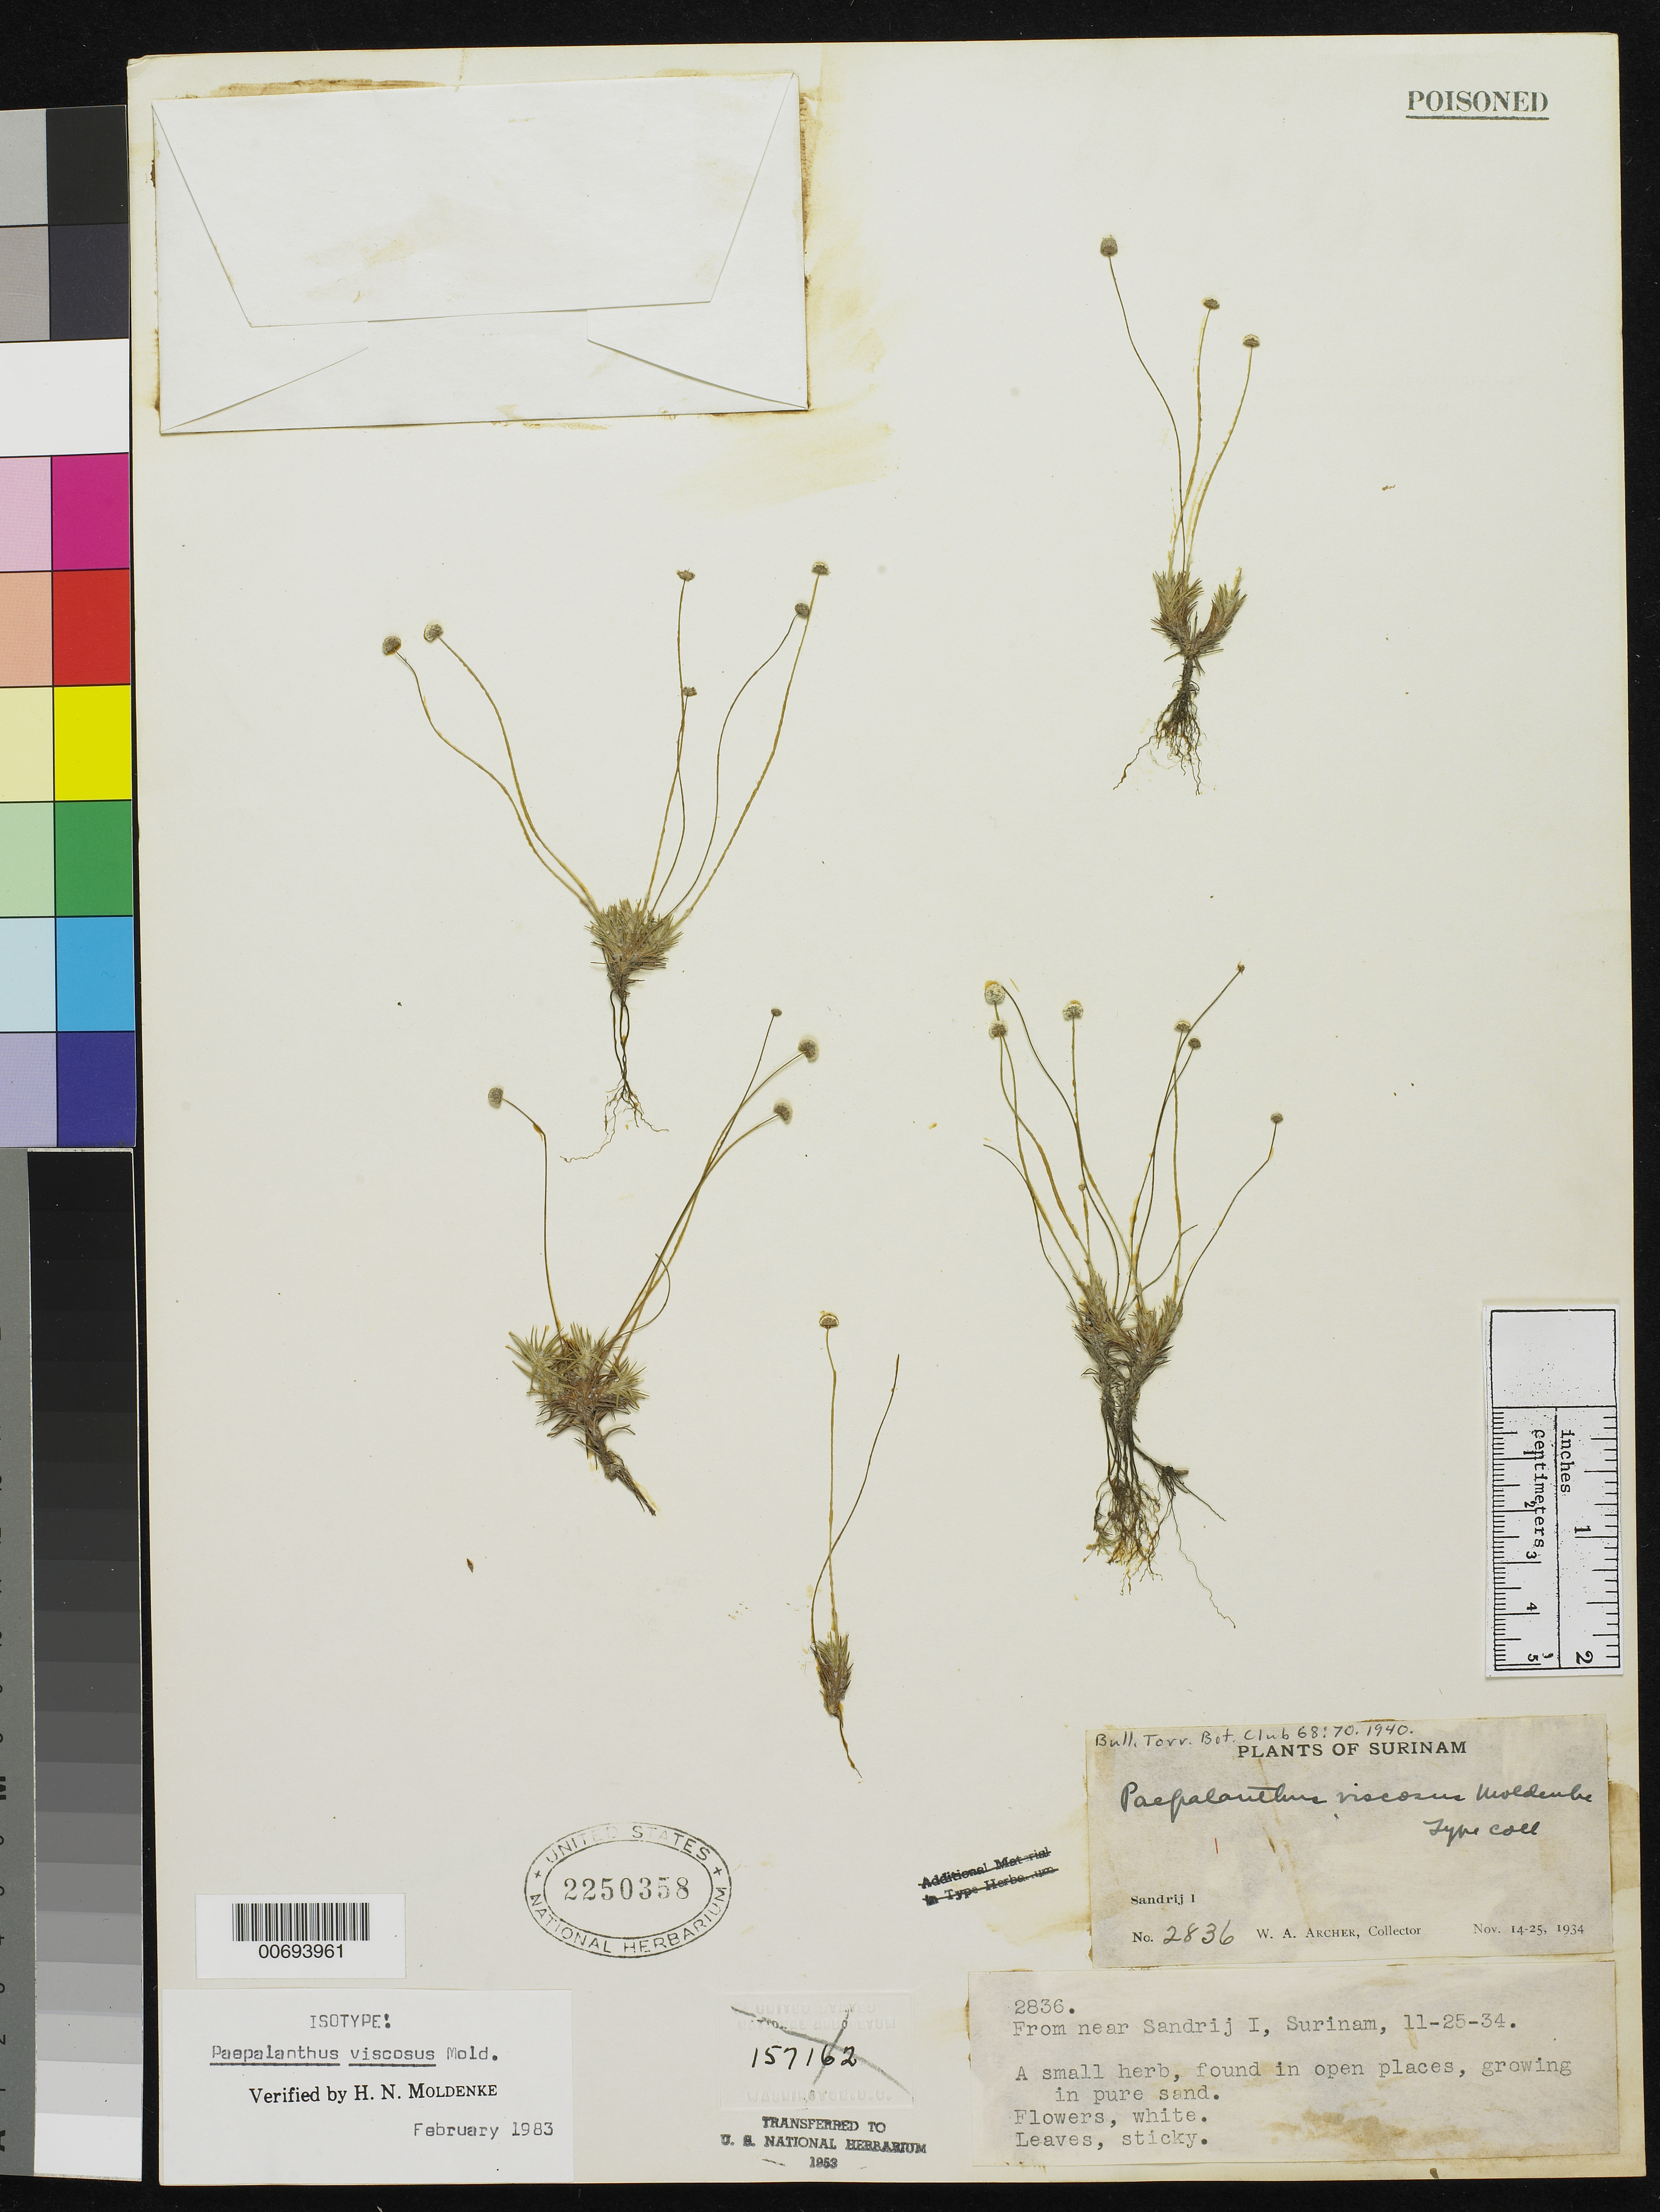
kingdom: Plantae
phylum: Tracheophyta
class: Liliopsida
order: Poales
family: Eriocaulaceae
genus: Paepalanthus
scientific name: Paepalanthus viscosus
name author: Moldenke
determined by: Moldenke, H. N.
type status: Isotype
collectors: W. A. Archer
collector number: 2836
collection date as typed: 25 Nov 1934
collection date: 1934-11-25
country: Suriname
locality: From near Sandrij I., Surinam.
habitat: Found in open places, growing in pure sand.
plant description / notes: Ex herb. U.S. National Arboretum. Note that this isotype has more precise label data than holotype.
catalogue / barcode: US 2250358